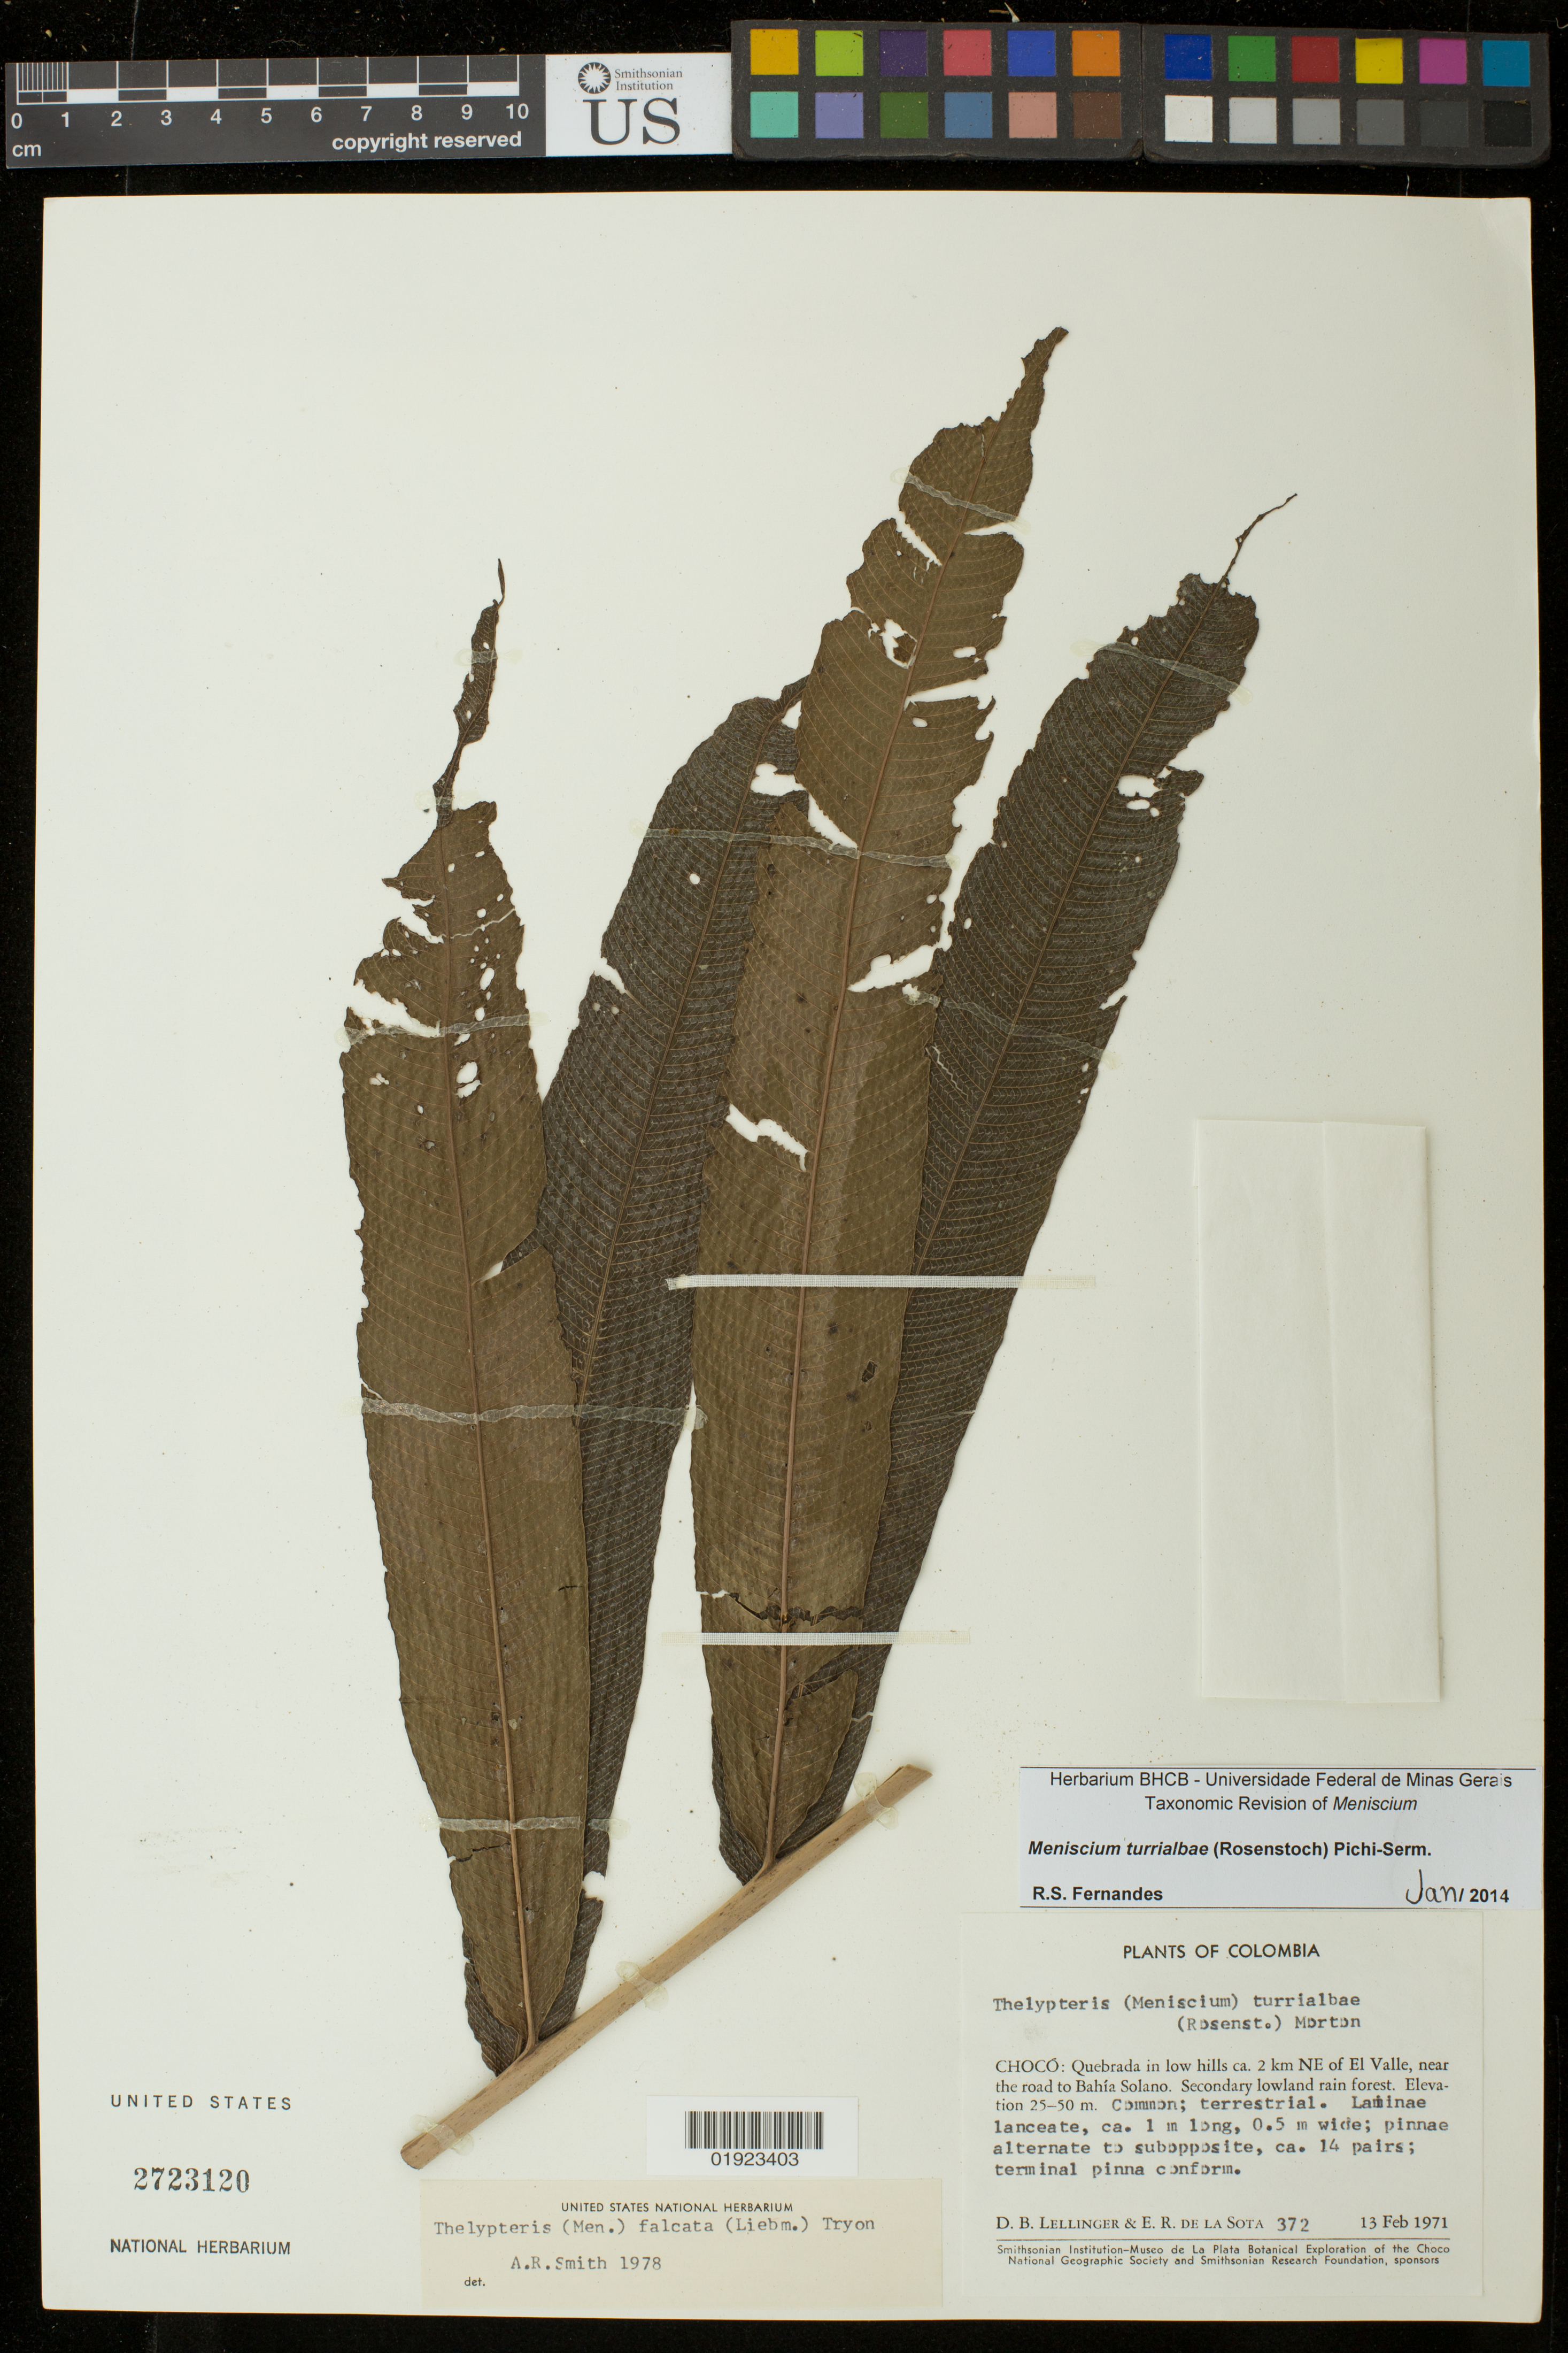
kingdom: Plantae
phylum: Tracheophyta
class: Polypodiopsida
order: Polypodiales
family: Thelypteridaceae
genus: Meniscium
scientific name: Meniscium turrialbae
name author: (Rosenst.) Pic. Serm.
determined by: Fernandes, R. S.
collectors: D. B. Lellinger & E. R. de la Sota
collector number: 372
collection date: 1971-02-13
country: Colombia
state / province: Choco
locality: Quebrada in low hills ca. 2 km NE of El Valle, near the road to Bahia Solano.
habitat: Secondary lowland rain forest.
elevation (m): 25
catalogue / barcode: US 2723120